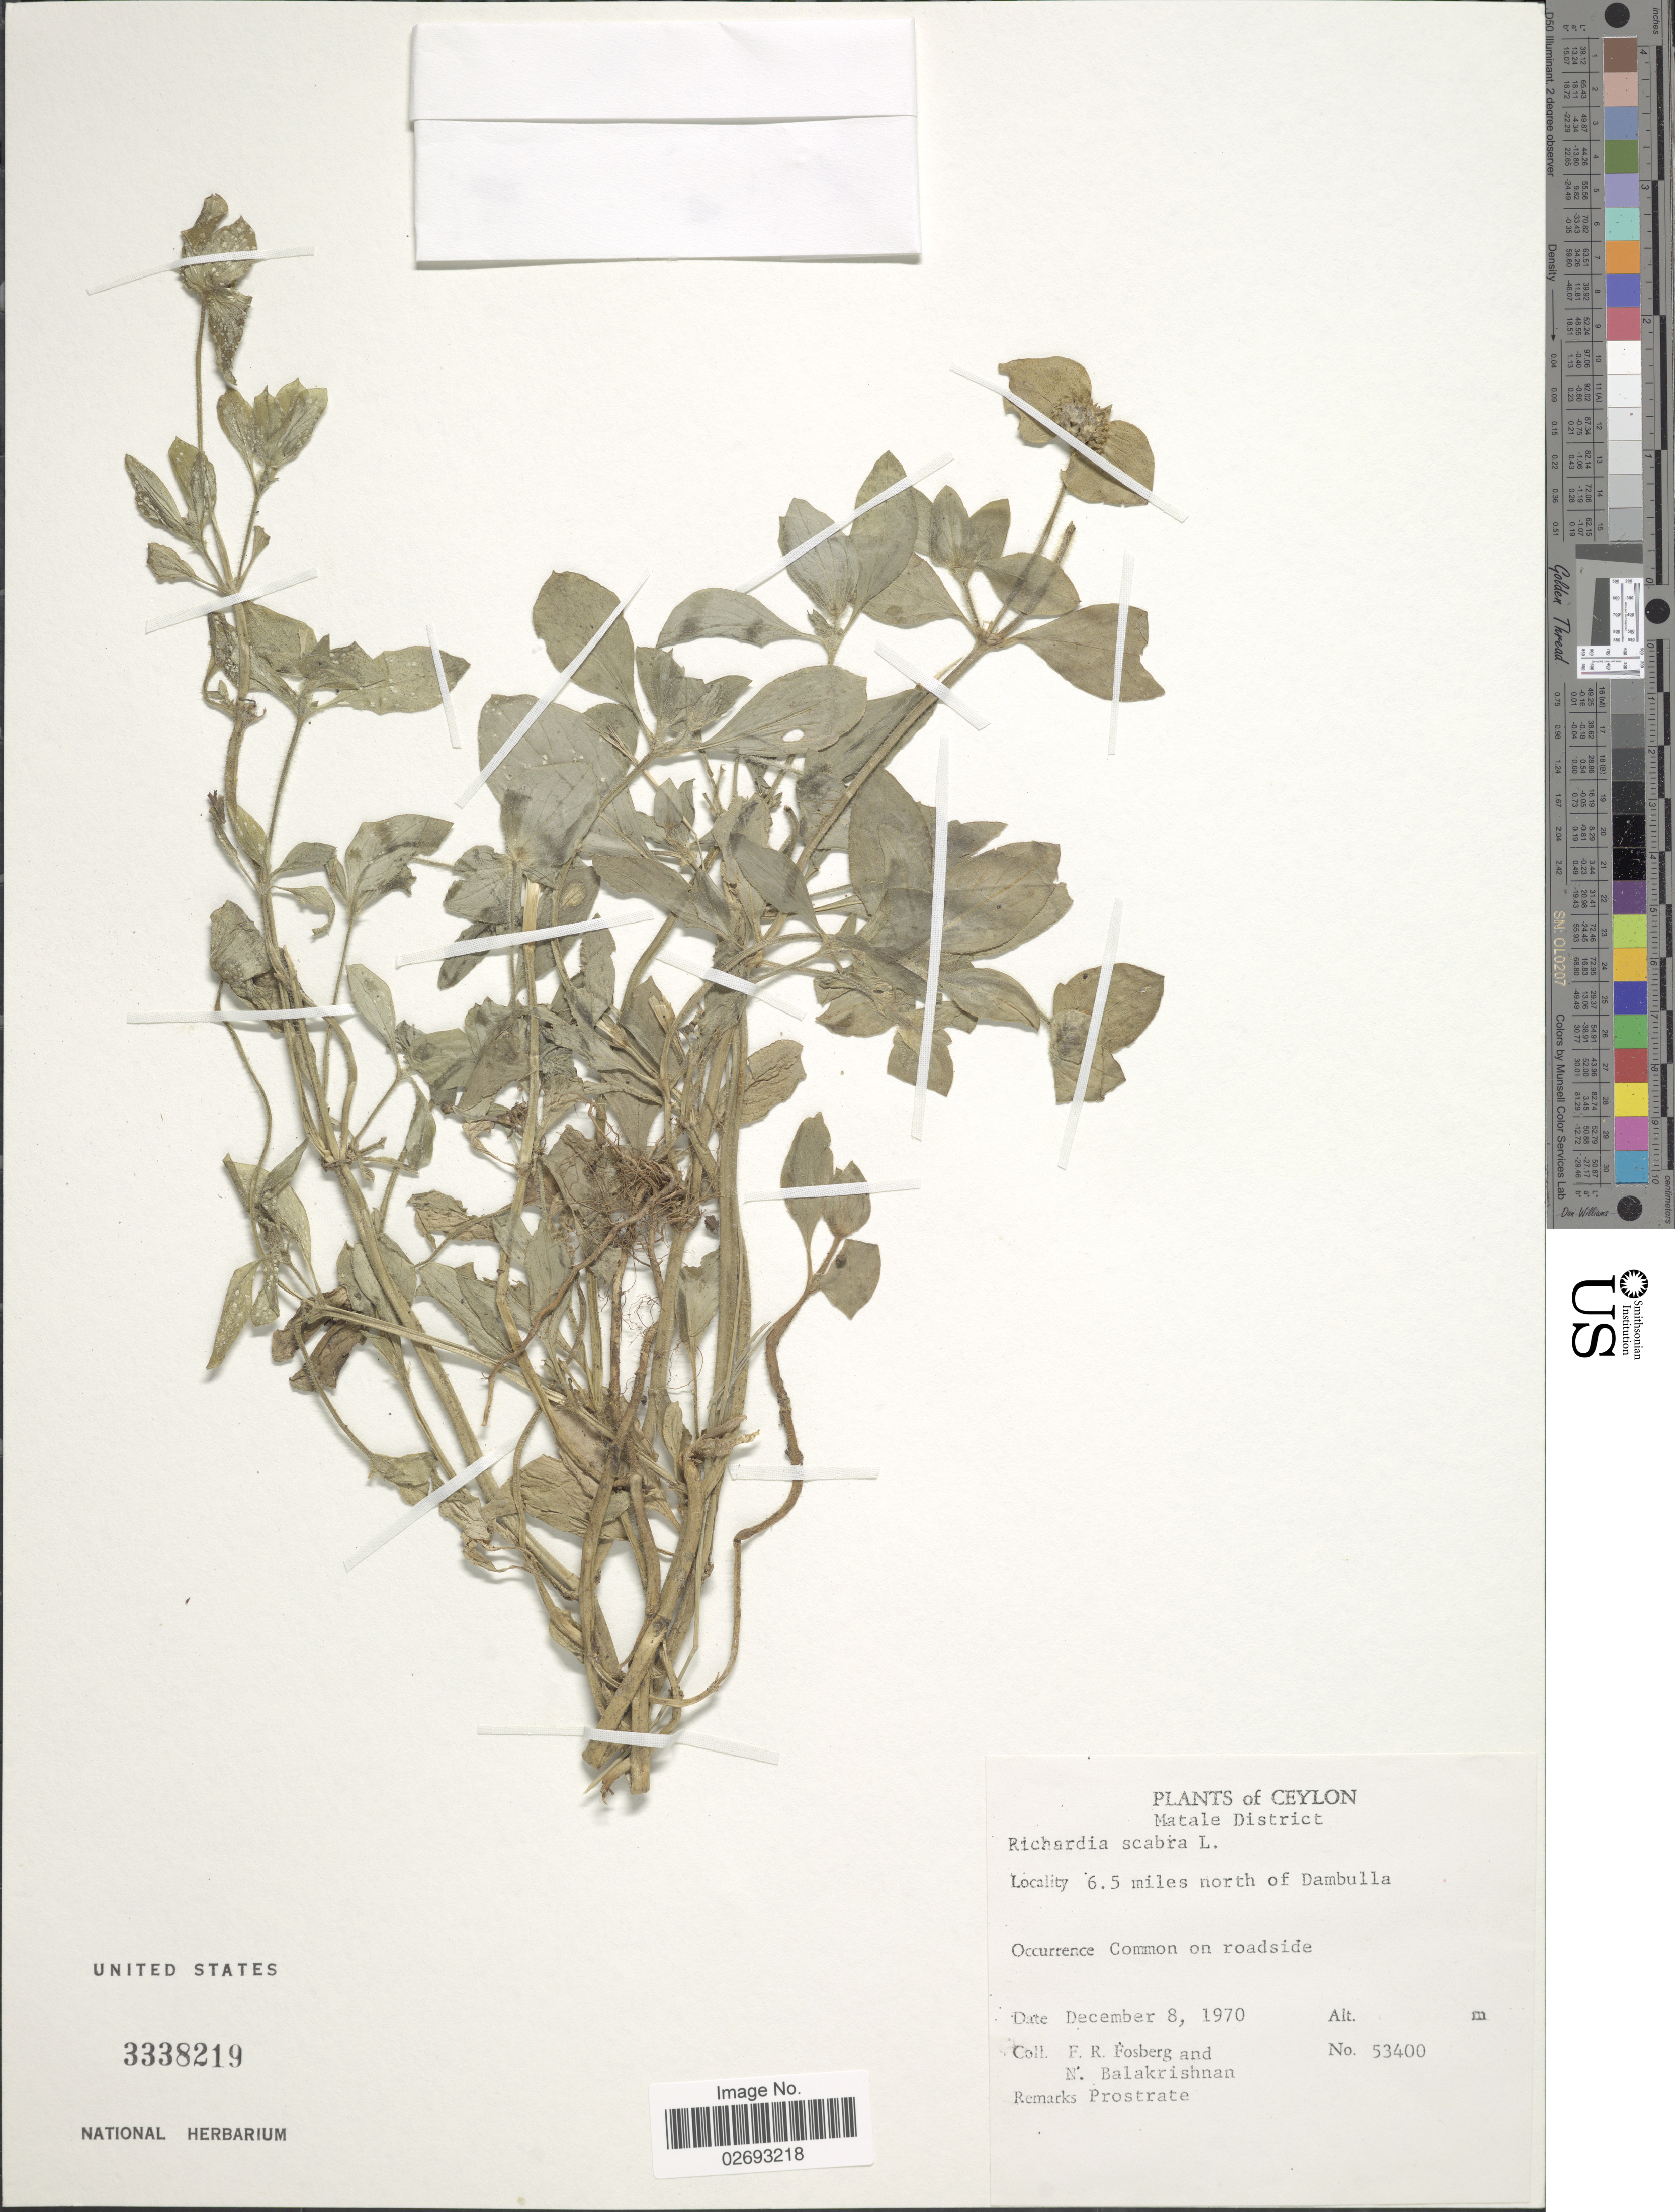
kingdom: Plantae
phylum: Tracheophyta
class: Magnoliopsida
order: Gentianales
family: Rubiaceae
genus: Richardia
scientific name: Richardia scabra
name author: L.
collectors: F. R. Fosberg & N. Balakrishnan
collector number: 53400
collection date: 1970-12-08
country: Sri Lanka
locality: Ceylon. Matale District. 6.5 miles north of Dambulla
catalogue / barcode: US 3338219